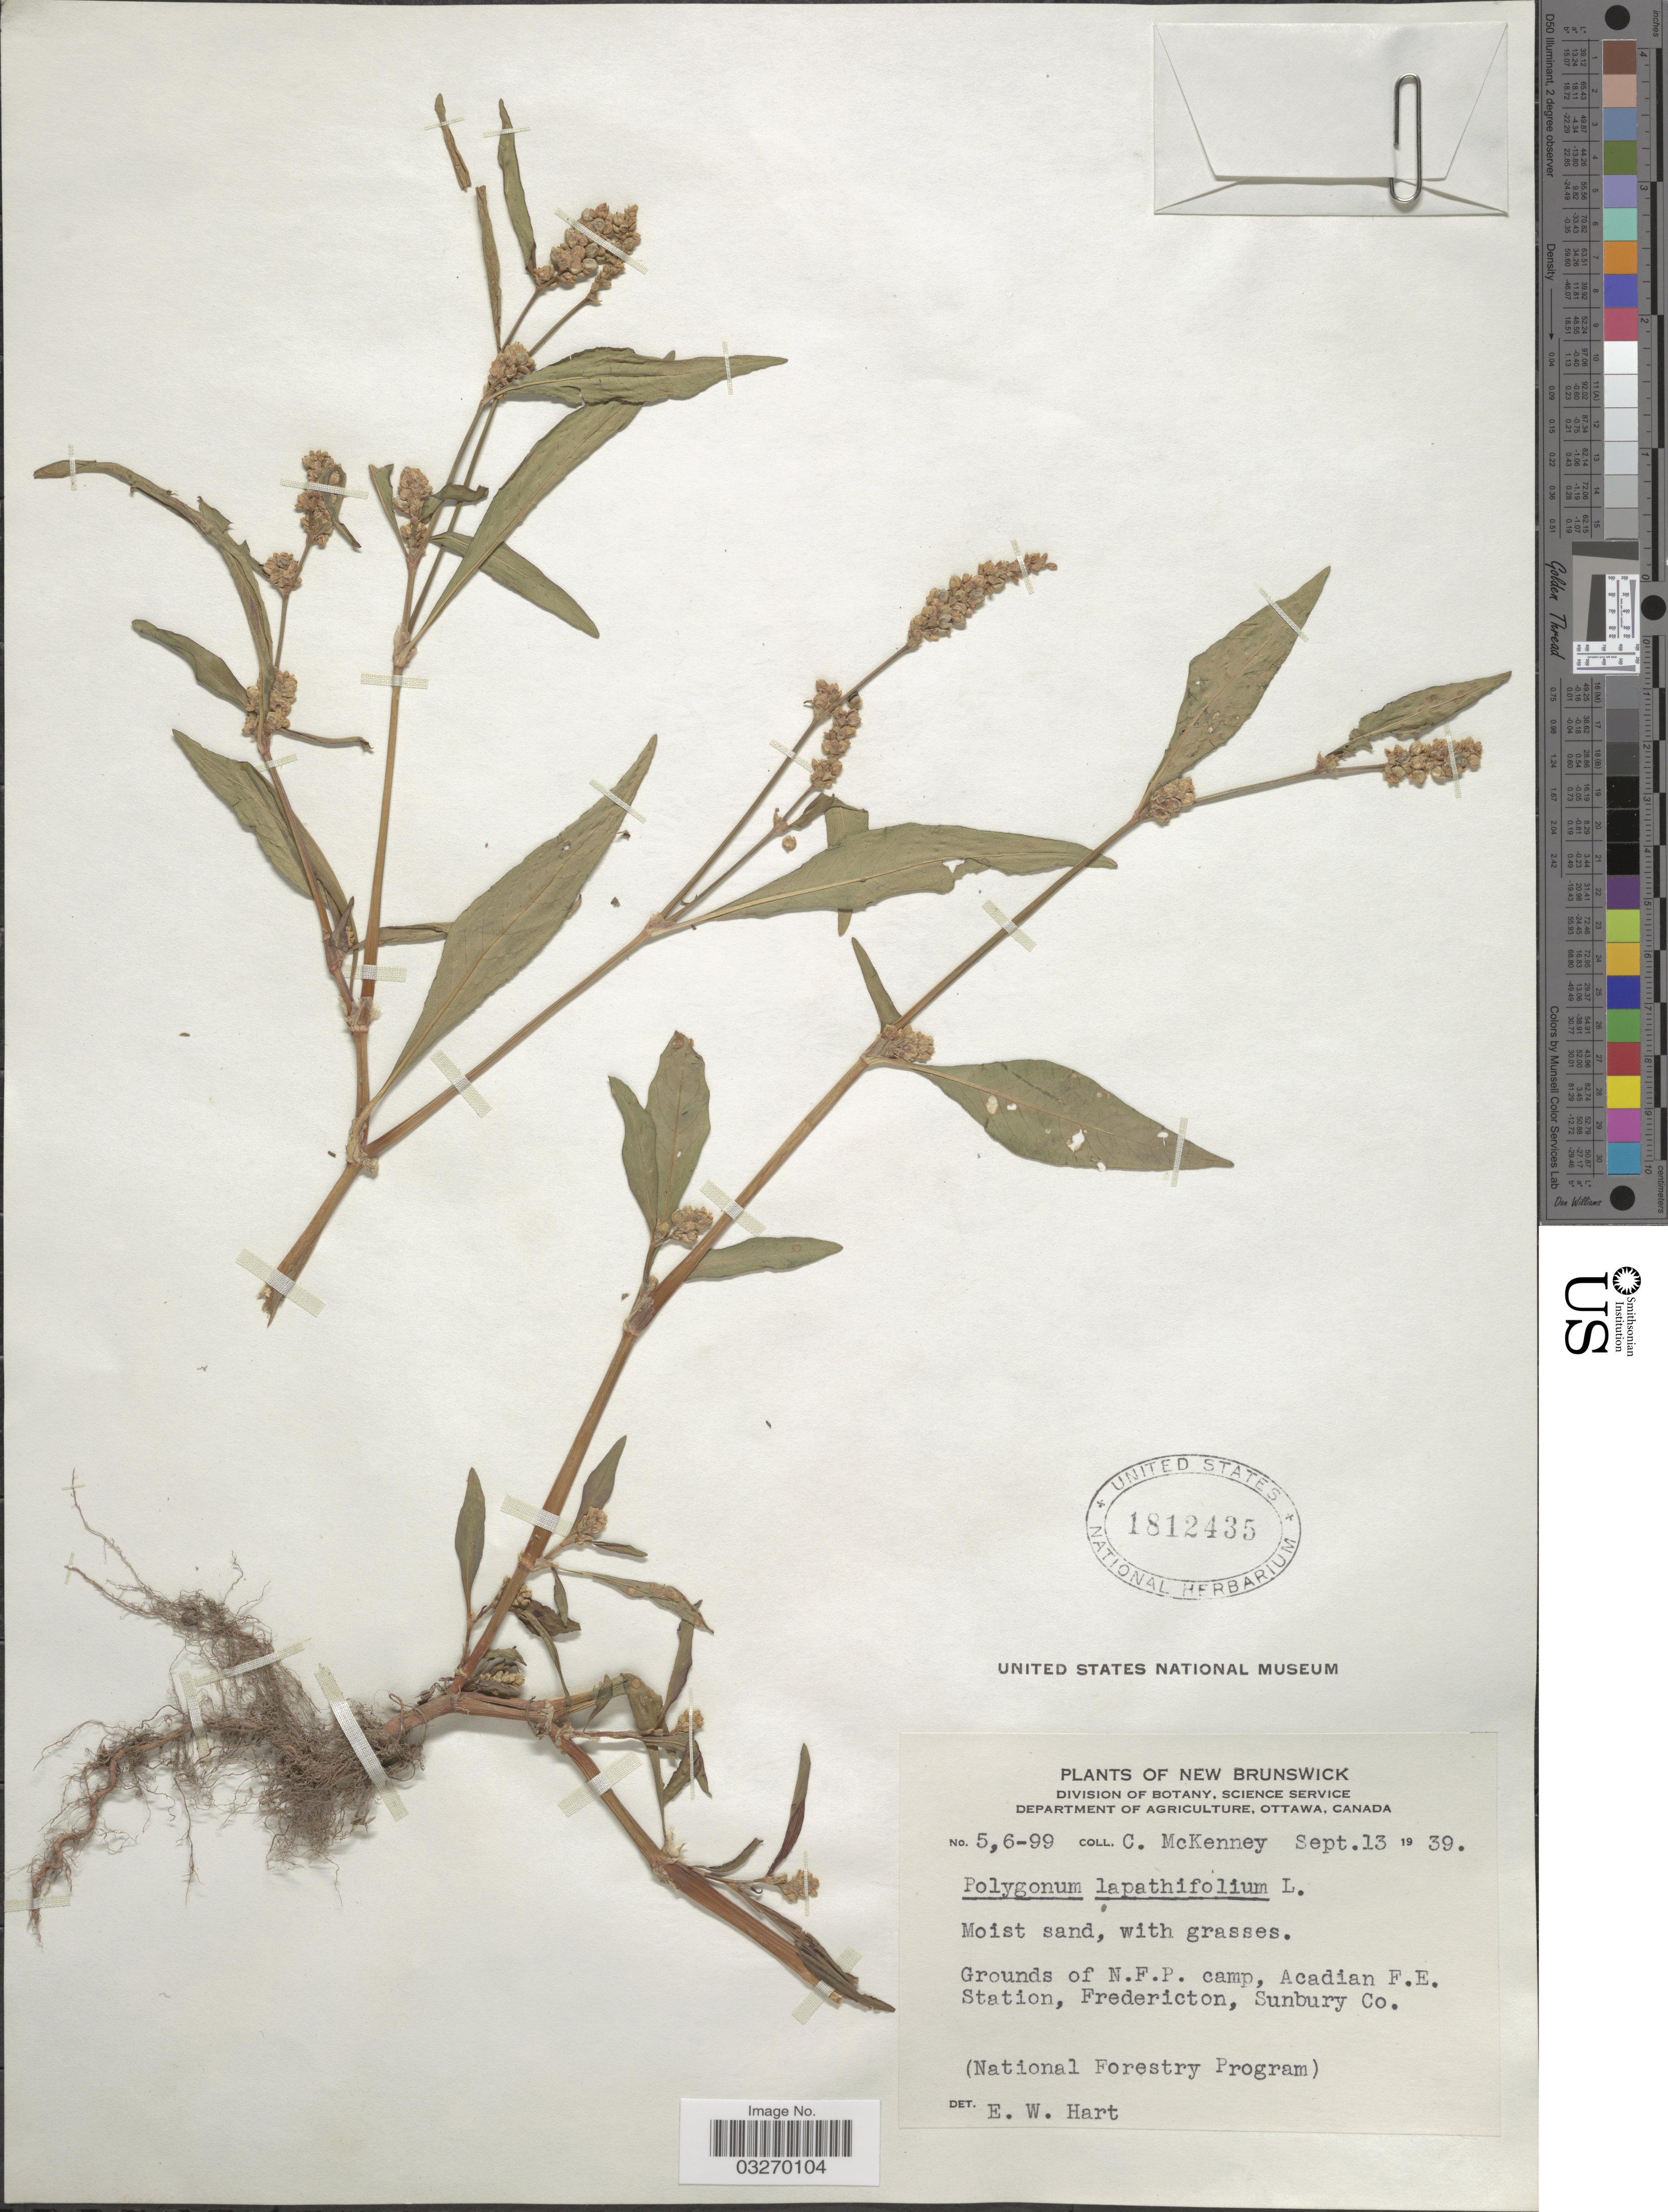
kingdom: Plantae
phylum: Tracheophyta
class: Magnoliopsida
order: Caryophyllales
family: Polygonaceae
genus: Persicaria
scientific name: Persicaria lapathifolia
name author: (L.) Delarbre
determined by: Atha, D. E.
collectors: C. McKenney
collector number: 5,6-99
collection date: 1939-09-13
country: Canada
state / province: New Brunswick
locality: Grounds of N.F.P. camp, Acadian F.E. Station, Fredericton, Sunbury Co.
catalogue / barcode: US 1812435